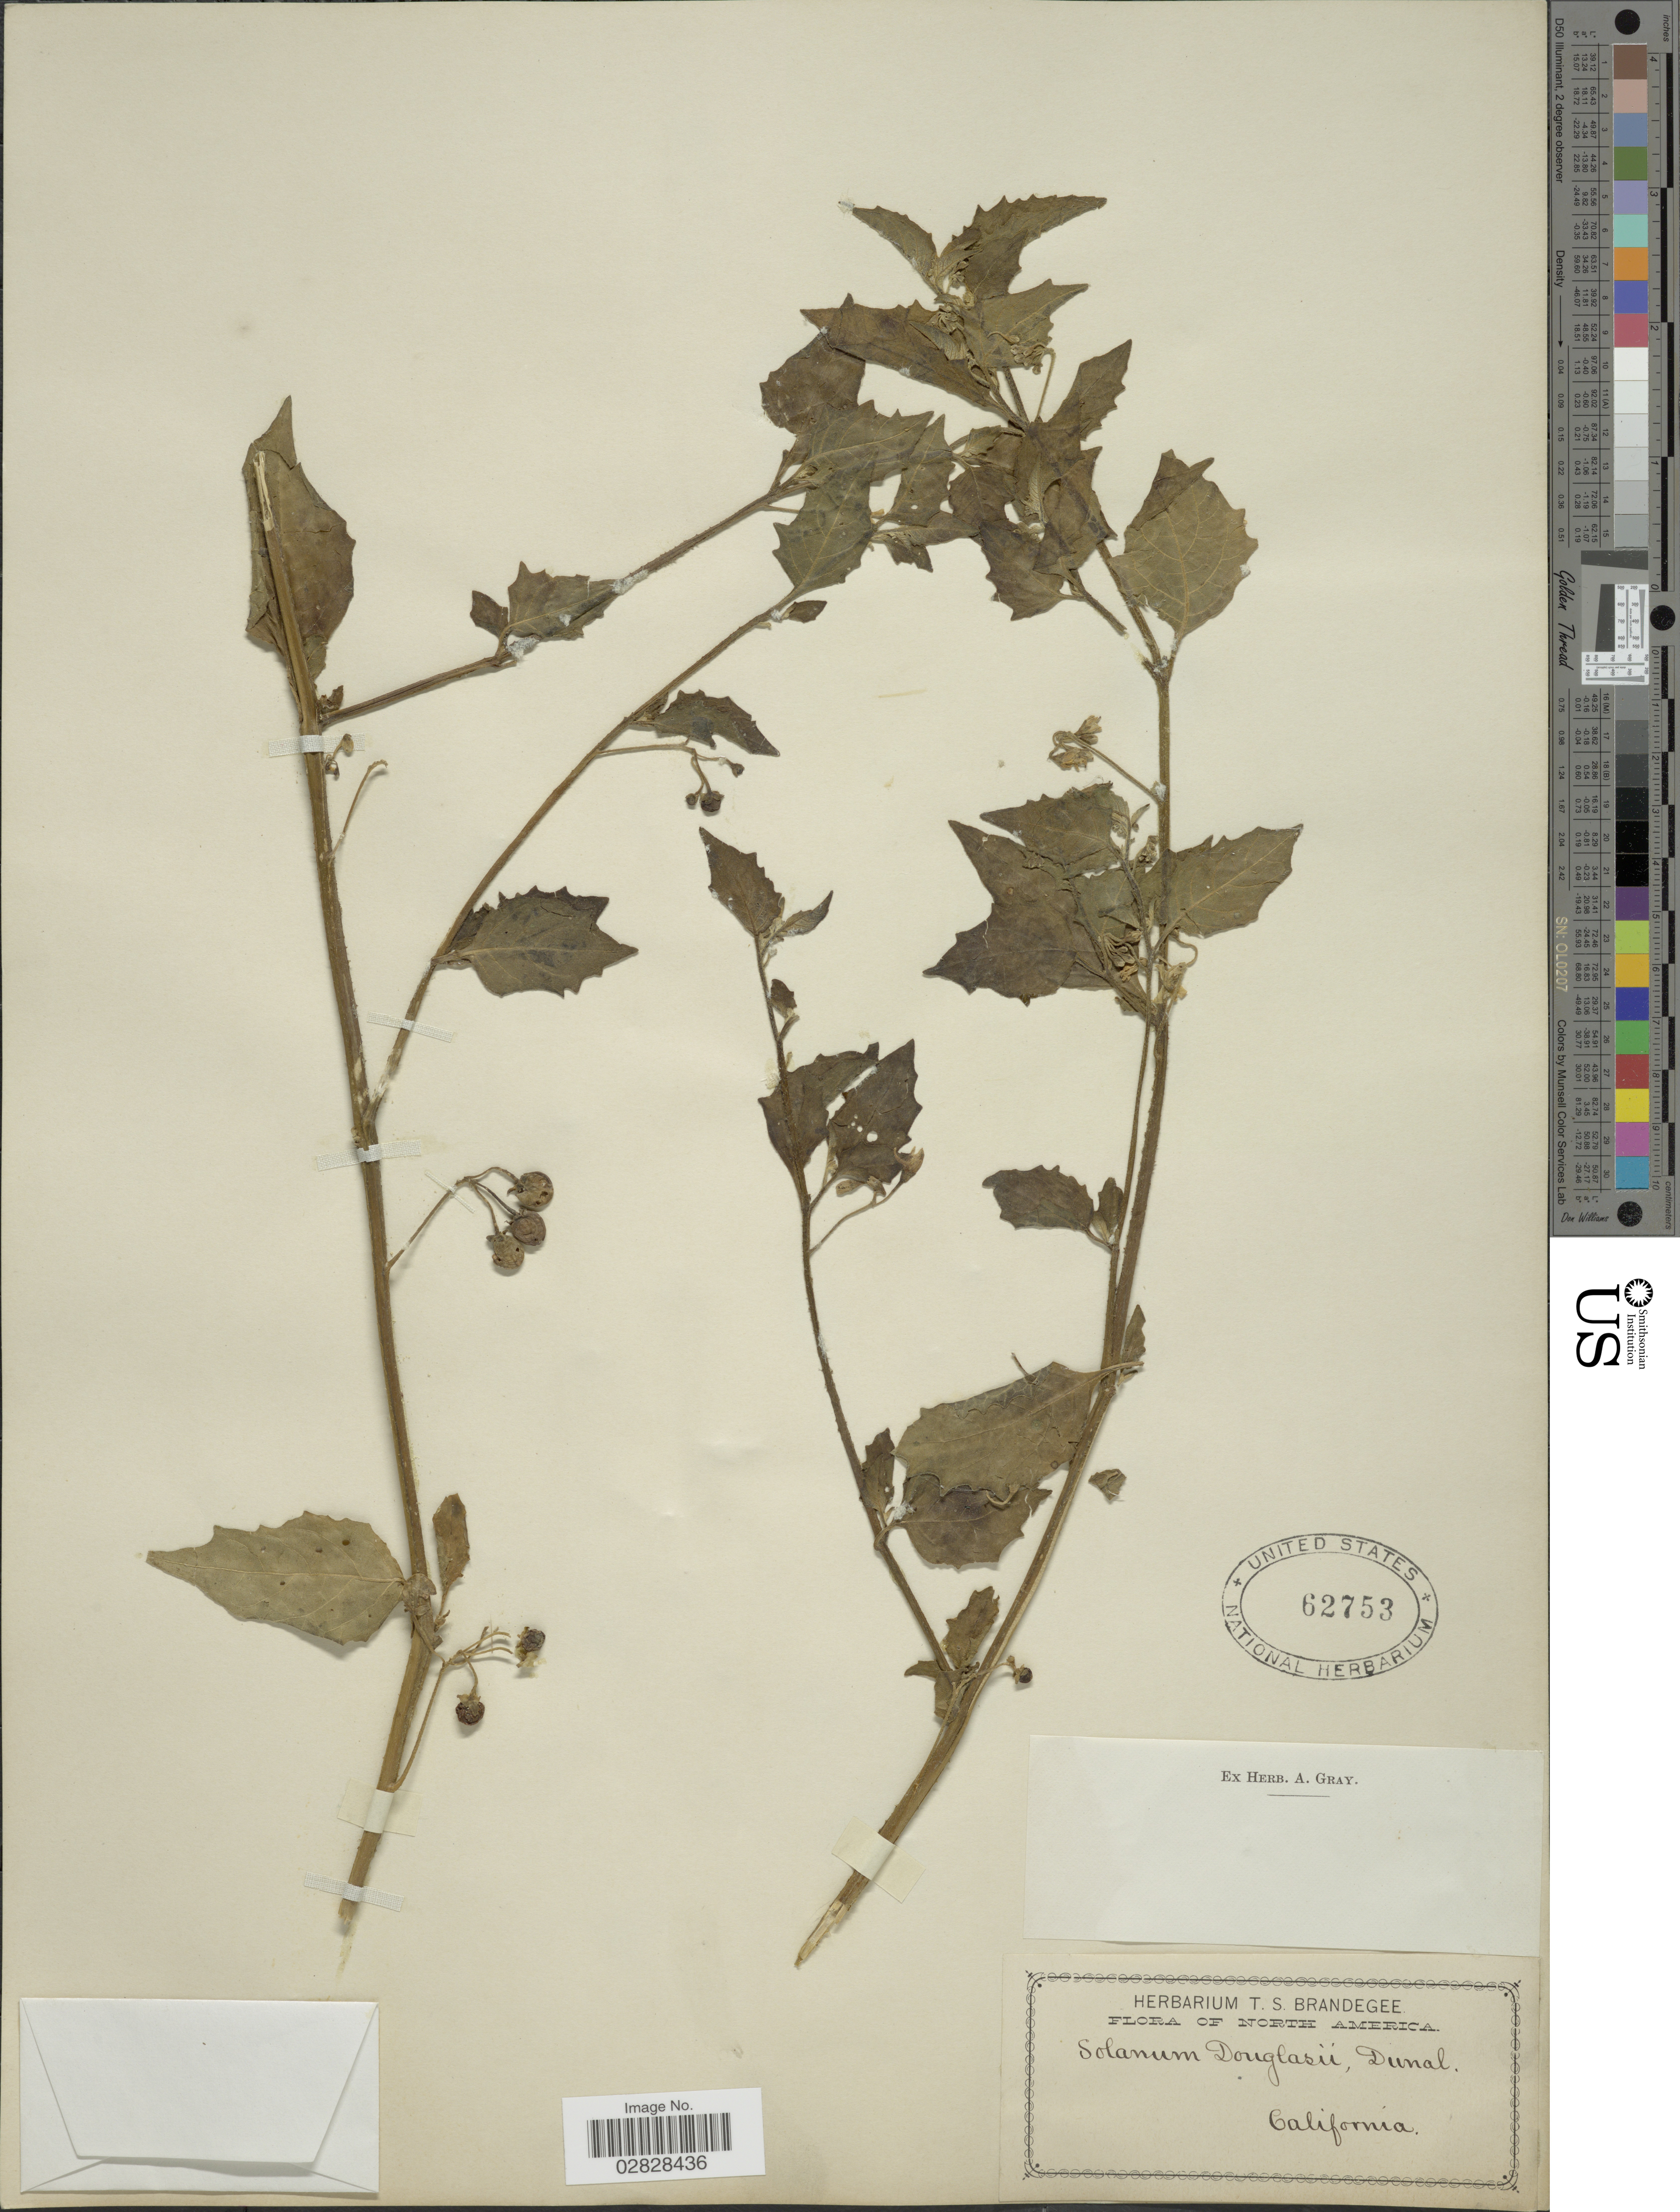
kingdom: Plantae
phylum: Tracheophyta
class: Magnoliopsida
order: Solanales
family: Solanaceae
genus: Solanum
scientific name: Solanum douglasii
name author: Dunal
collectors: ex herb. of T. S. Brandegee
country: United States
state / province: California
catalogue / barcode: US 62753